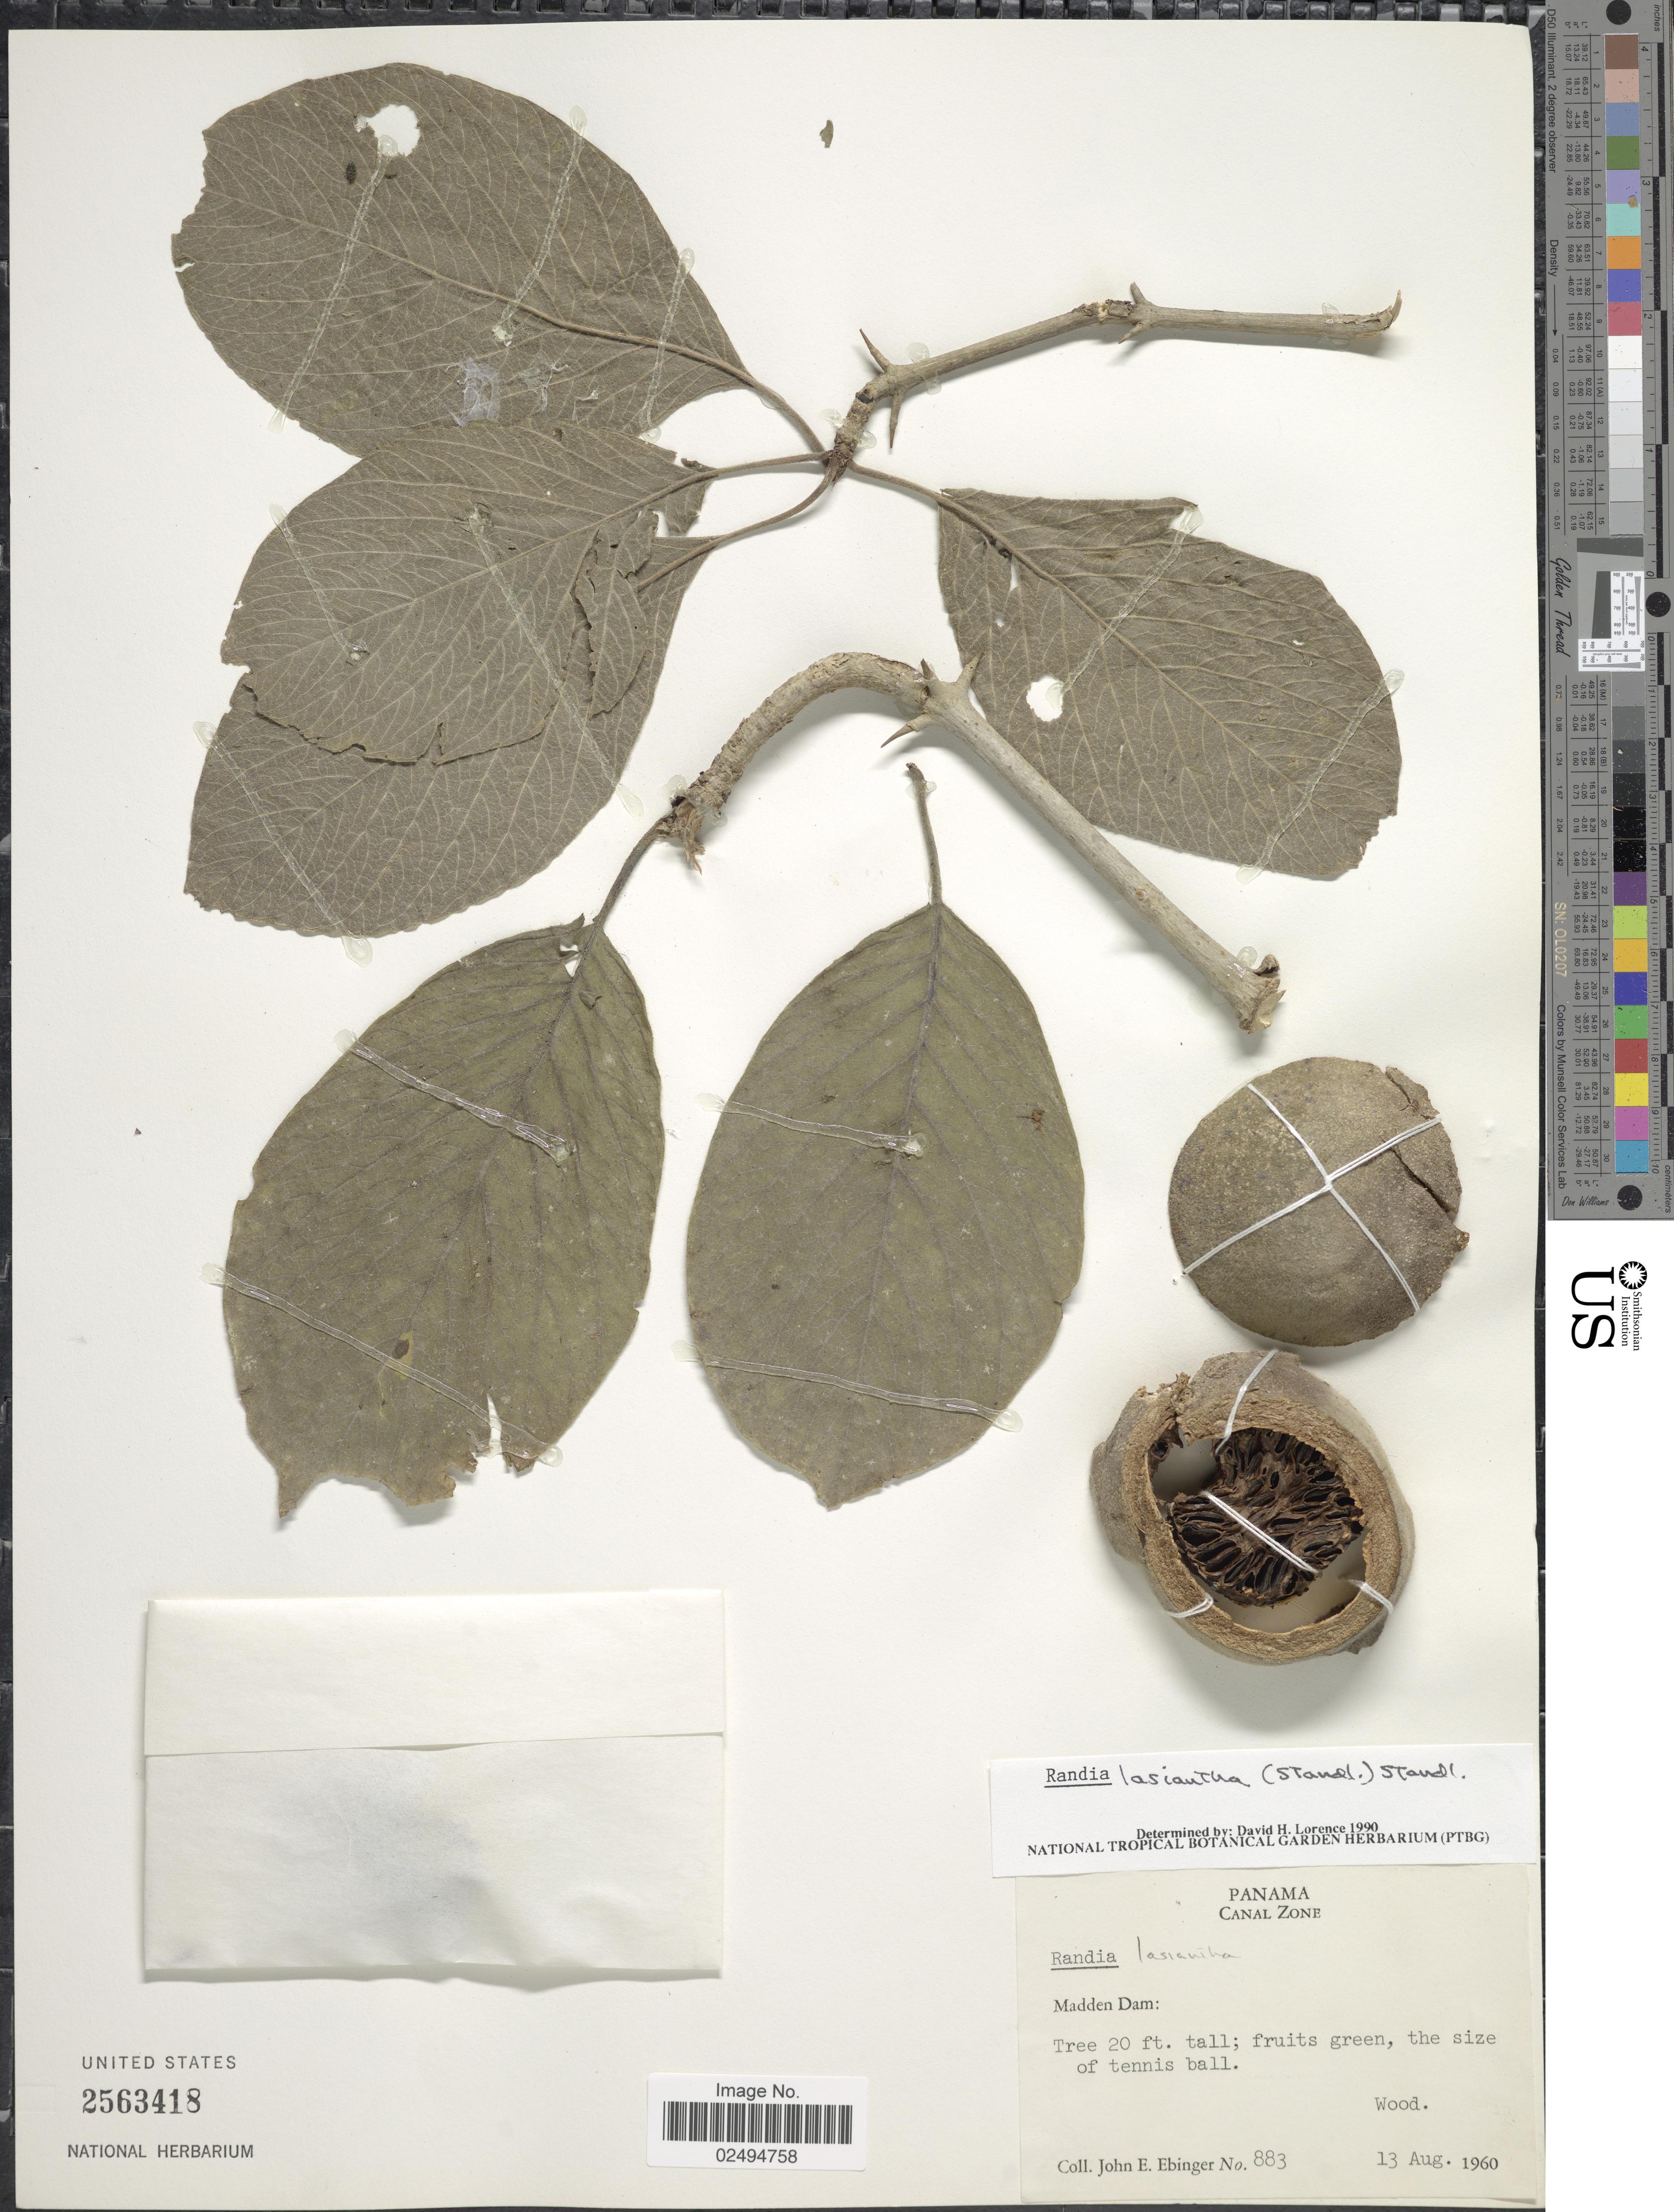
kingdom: Plantae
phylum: Tracheophyta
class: Magnoliopsida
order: Gentianales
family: Rubiaceae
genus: Randia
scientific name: Randia lasiantha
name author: (Standl.) Standl.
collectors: J. Ebinger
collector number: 883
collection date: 1960-08-13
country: Panama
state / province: Colón / Panamá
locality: Canal Zone, Madden Dam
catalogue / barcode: US 2563418